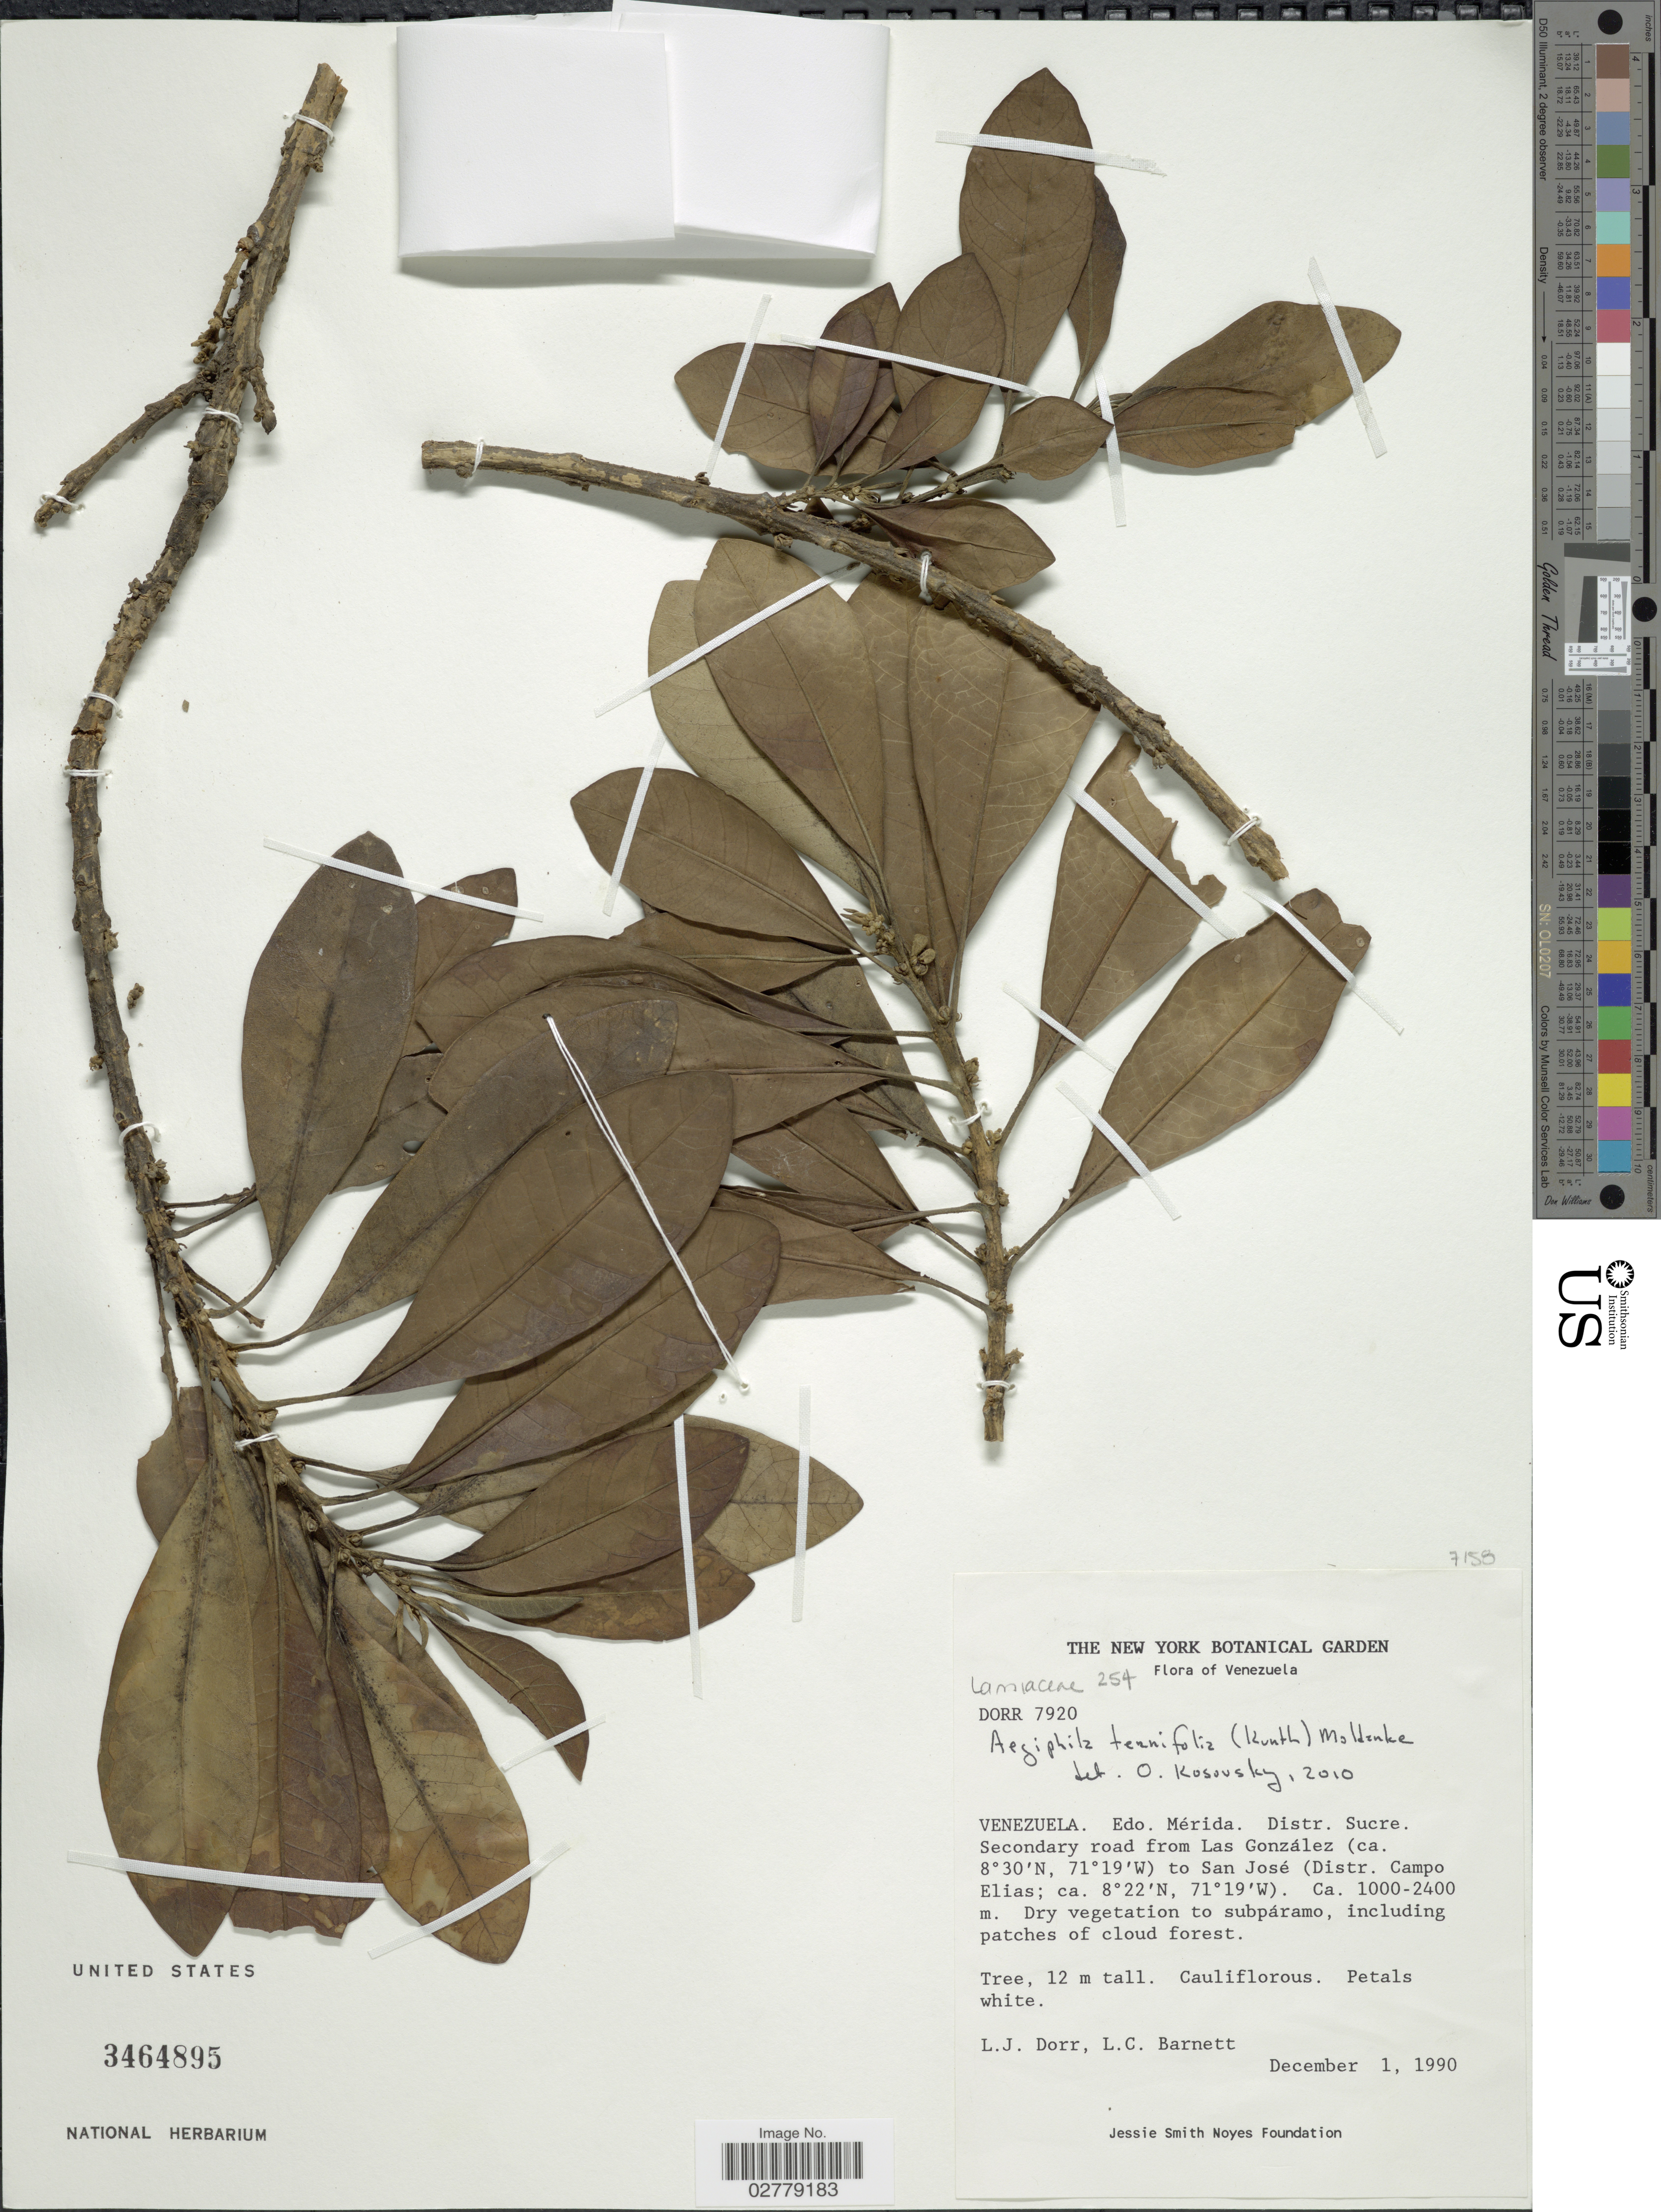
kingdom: Plantae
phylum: Tracheophyta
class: Magnoliopsida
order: Lamiales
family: Lamiaceae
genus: Aegiphila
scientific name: Aegiphila ternifolia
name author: (Kunth) Moldenke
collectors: L. J. Dorr & L. C. Barnett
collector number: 7920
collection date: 1990-12-01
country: Venezuela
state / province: Mérida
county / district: Campo Elías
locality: Secondary road from Las González to San José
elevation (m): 1000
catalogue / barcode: US 3464895